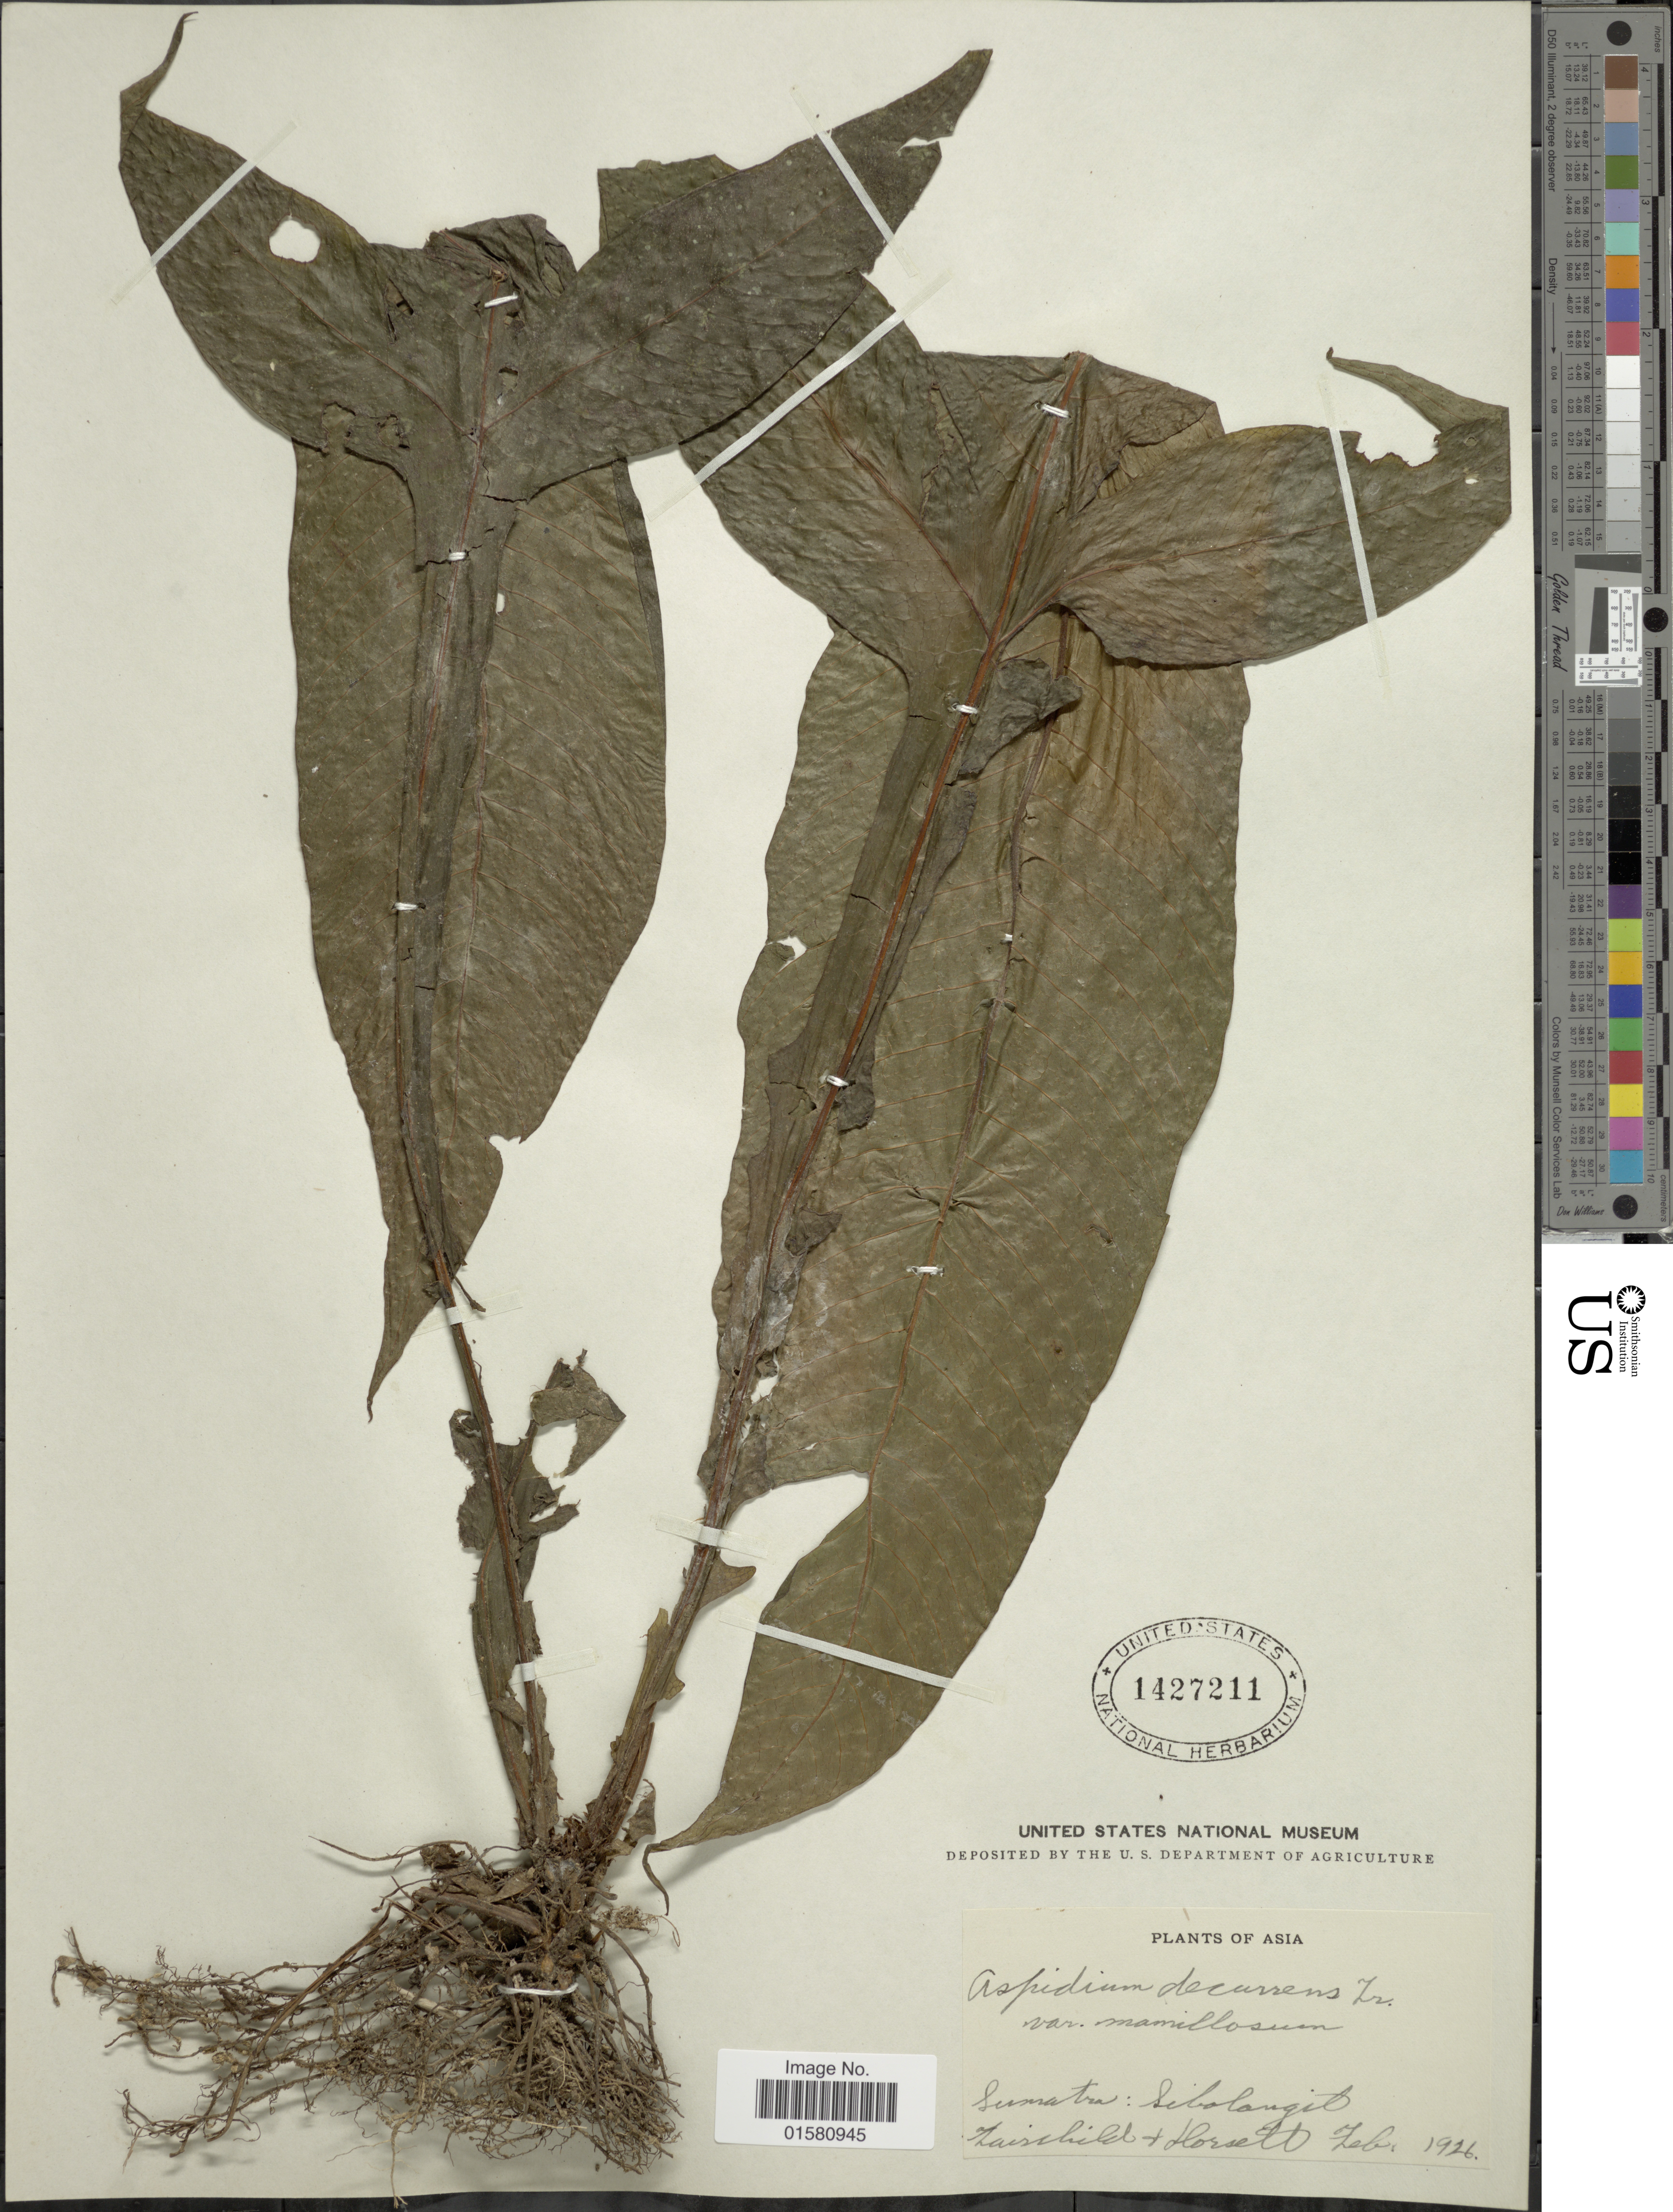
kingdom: Plantae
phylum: Tracheophyta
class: Polypodiopsida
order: Polypodiales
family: Tectariaceae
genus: Tectaria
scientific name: Tectaria decurrens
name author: (Presel.) Copel. in Elmer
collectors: -. Fairchild & -. Horsett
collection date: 1926-02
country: Indonesia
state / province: Sumatra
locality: Sibolangit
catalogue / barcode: US 1427211